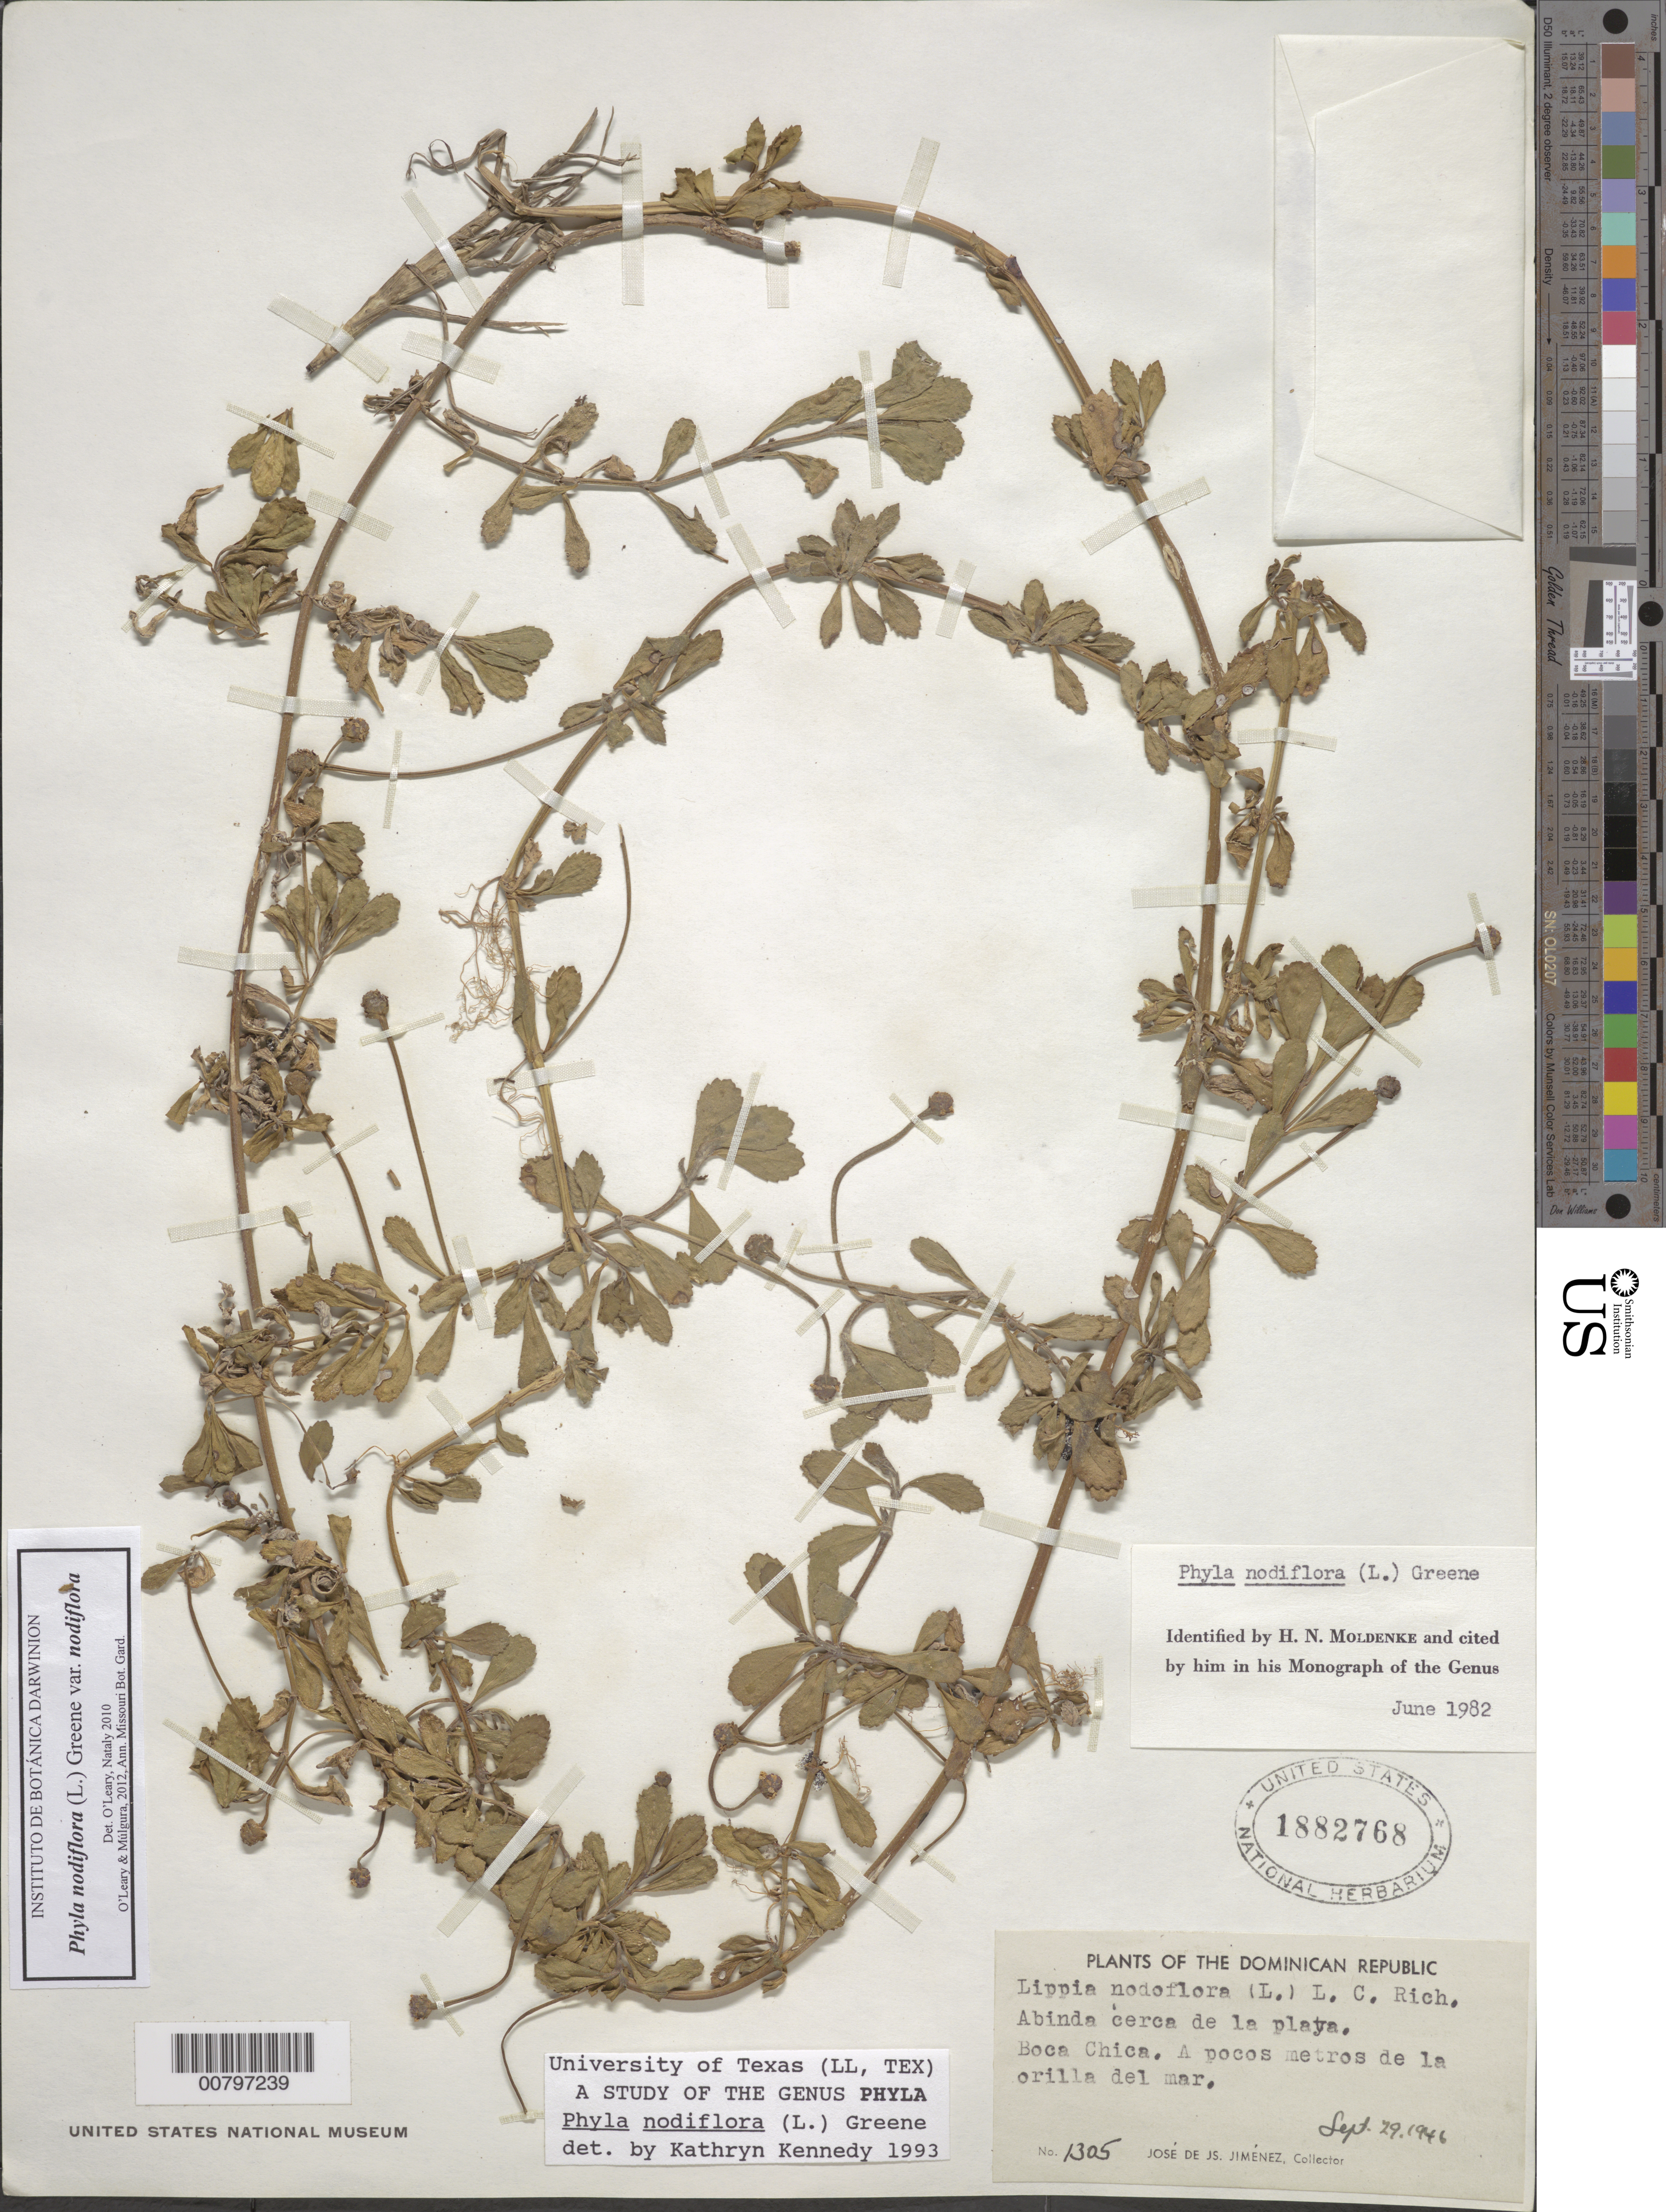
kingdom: Plantae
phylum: Tracheophyta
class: Magnoliopsida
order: Lamiales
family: Verbenaceae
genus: Phyla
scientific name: Phyla nodiflora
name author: (L.) Greene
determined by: Kennedy, K.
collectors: J. J. Jiménez Almonte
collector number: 1305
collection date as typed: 29 Sep 1946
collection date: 1946-09-29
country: Dominican Republic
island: Hispaniola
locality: Boca Chica, a few meters from ocean's edge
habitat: Near beach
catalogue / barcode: US 1882768